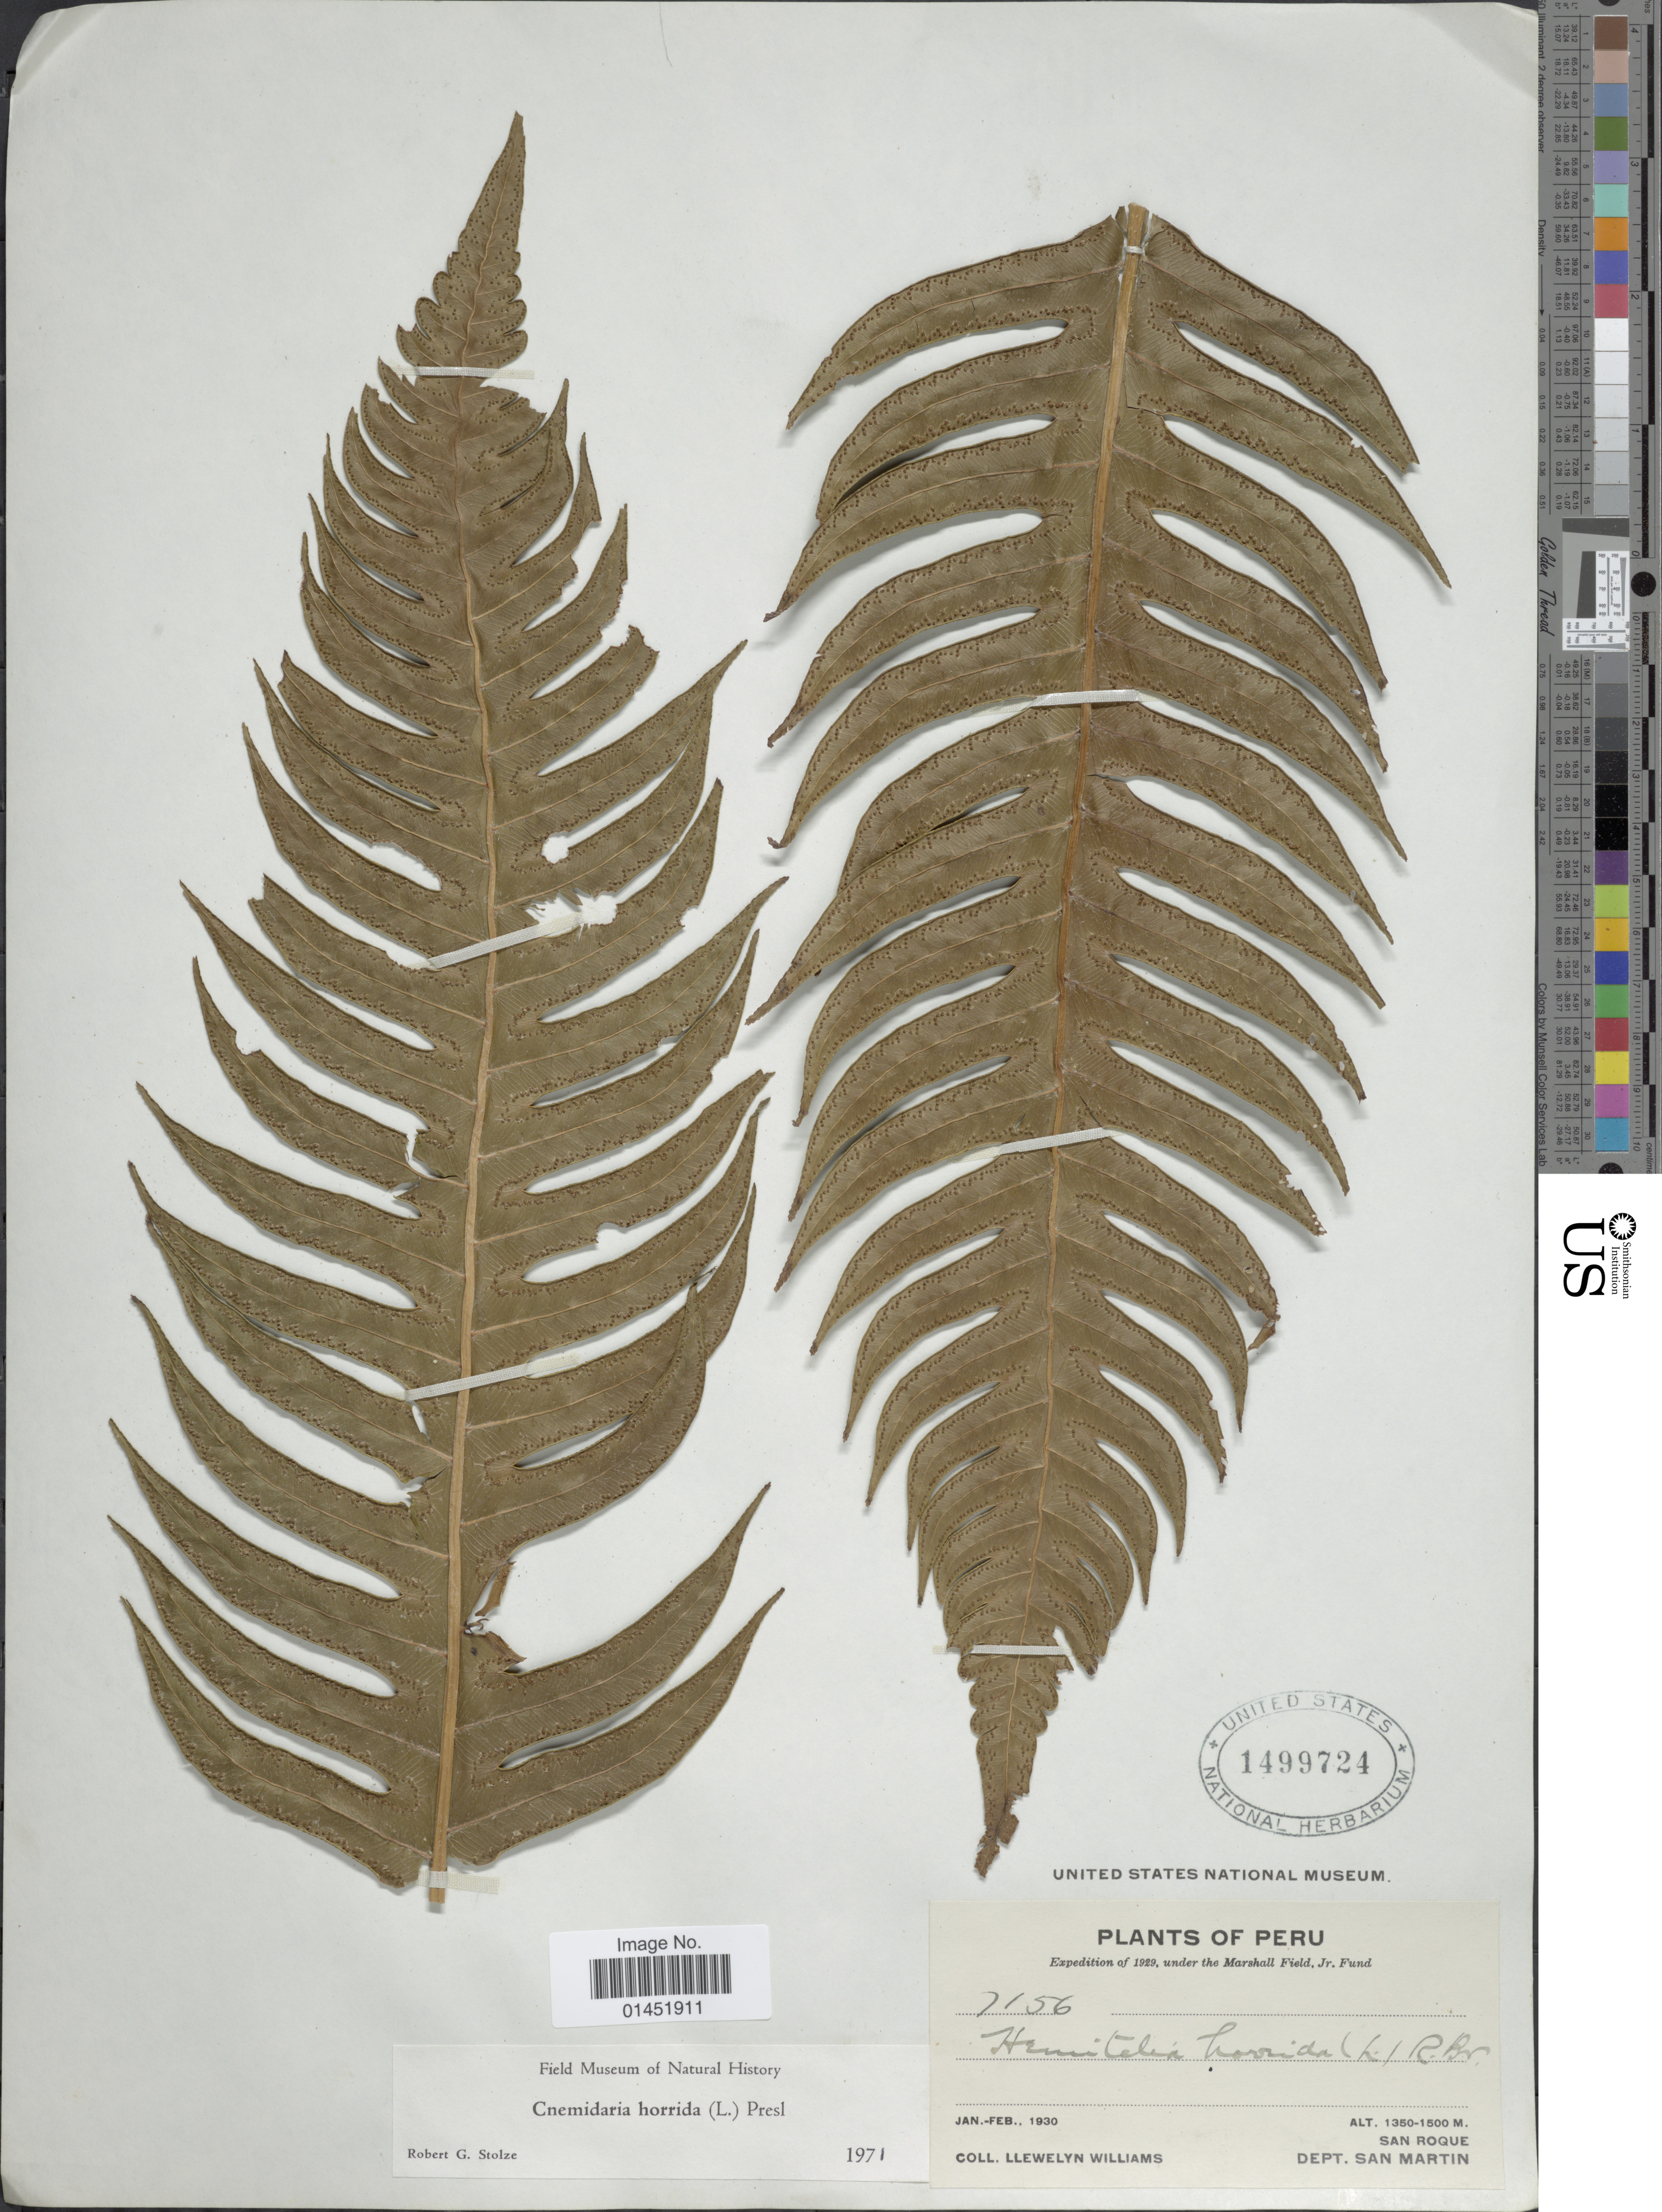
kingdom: Plantae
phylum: Tracheophyta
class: Polypodiopsida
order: Cyatheales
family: Cyatheaceae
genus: Cyathea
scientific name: Cyathea horrida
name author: (L.) Sm.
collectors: Ll. Williams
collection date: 1930-01/1930-02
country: Peru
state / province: San Martín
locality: San Roque, Dept San Martin.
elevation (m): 1350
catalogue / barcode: US 1499724